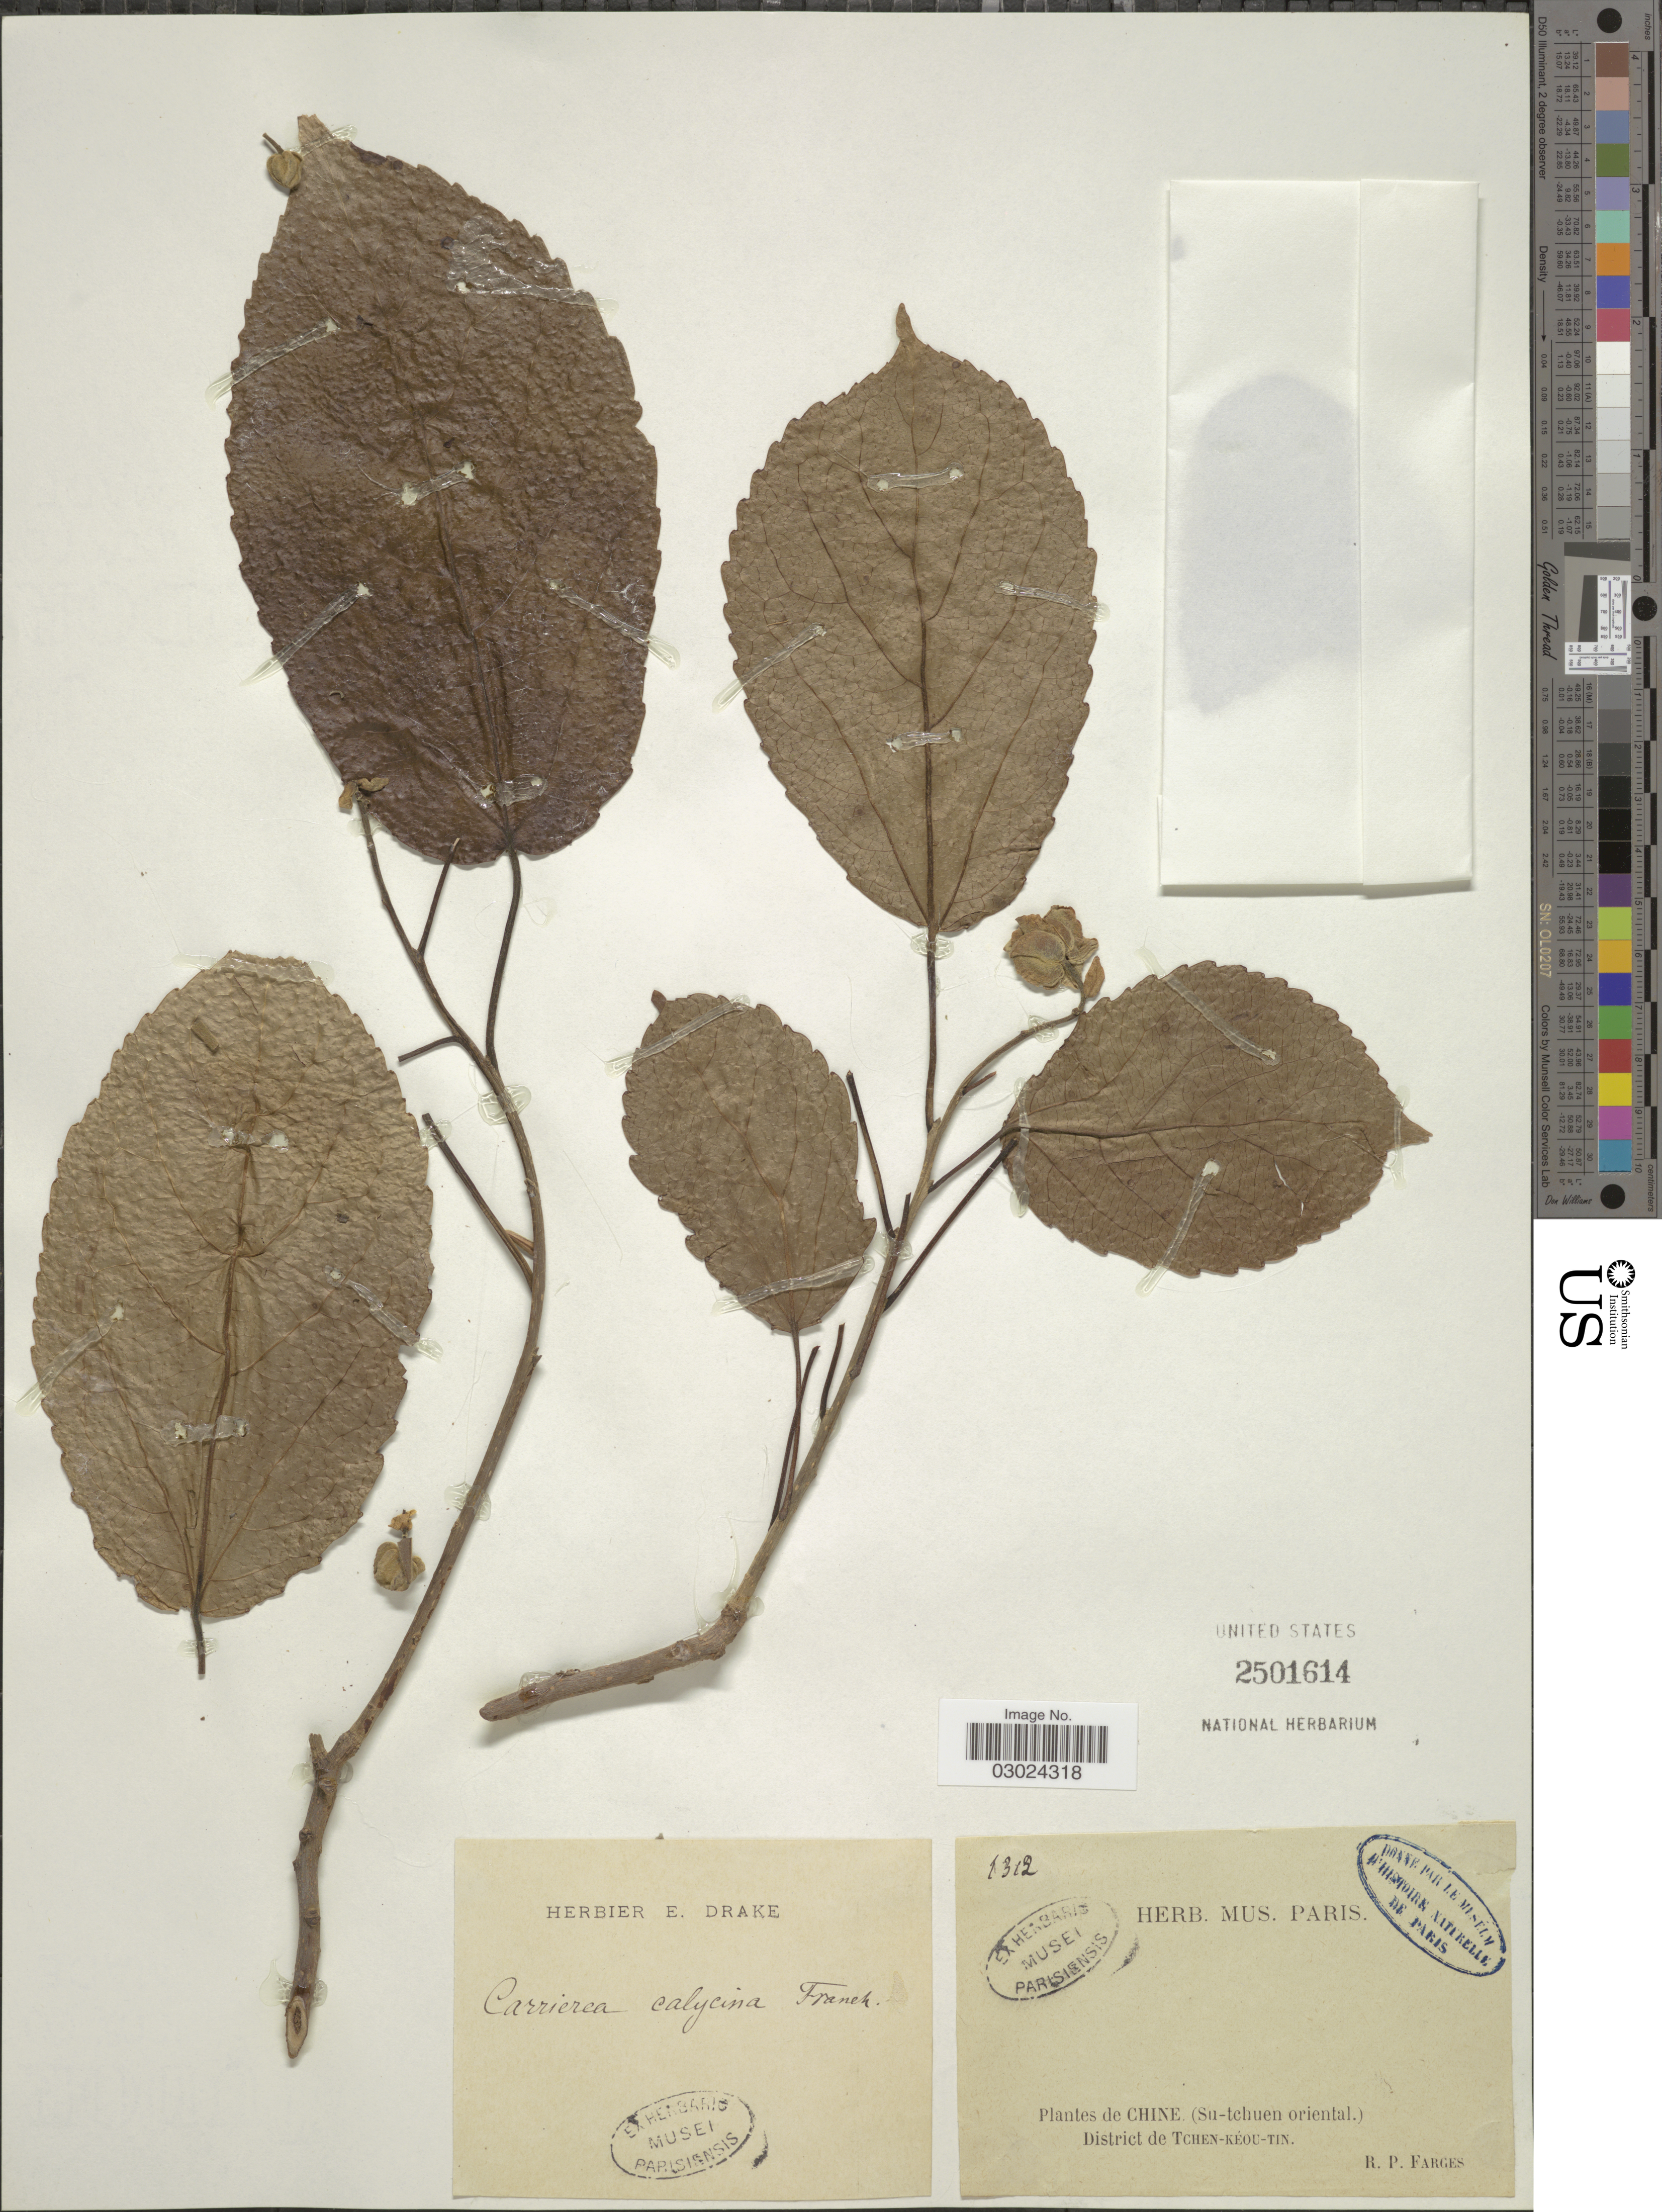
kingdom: Plantae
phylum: Tracheophyta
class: Magnoliopsida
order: Malpighiales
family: Salicaceae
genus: Carrierea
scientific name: Carrierea calycina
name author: Franch.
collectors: R. Farges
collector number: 1312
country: China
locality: (Su-tchuen oriental). District de Tchen-Kéou-Tin.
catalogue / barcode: US 2501614